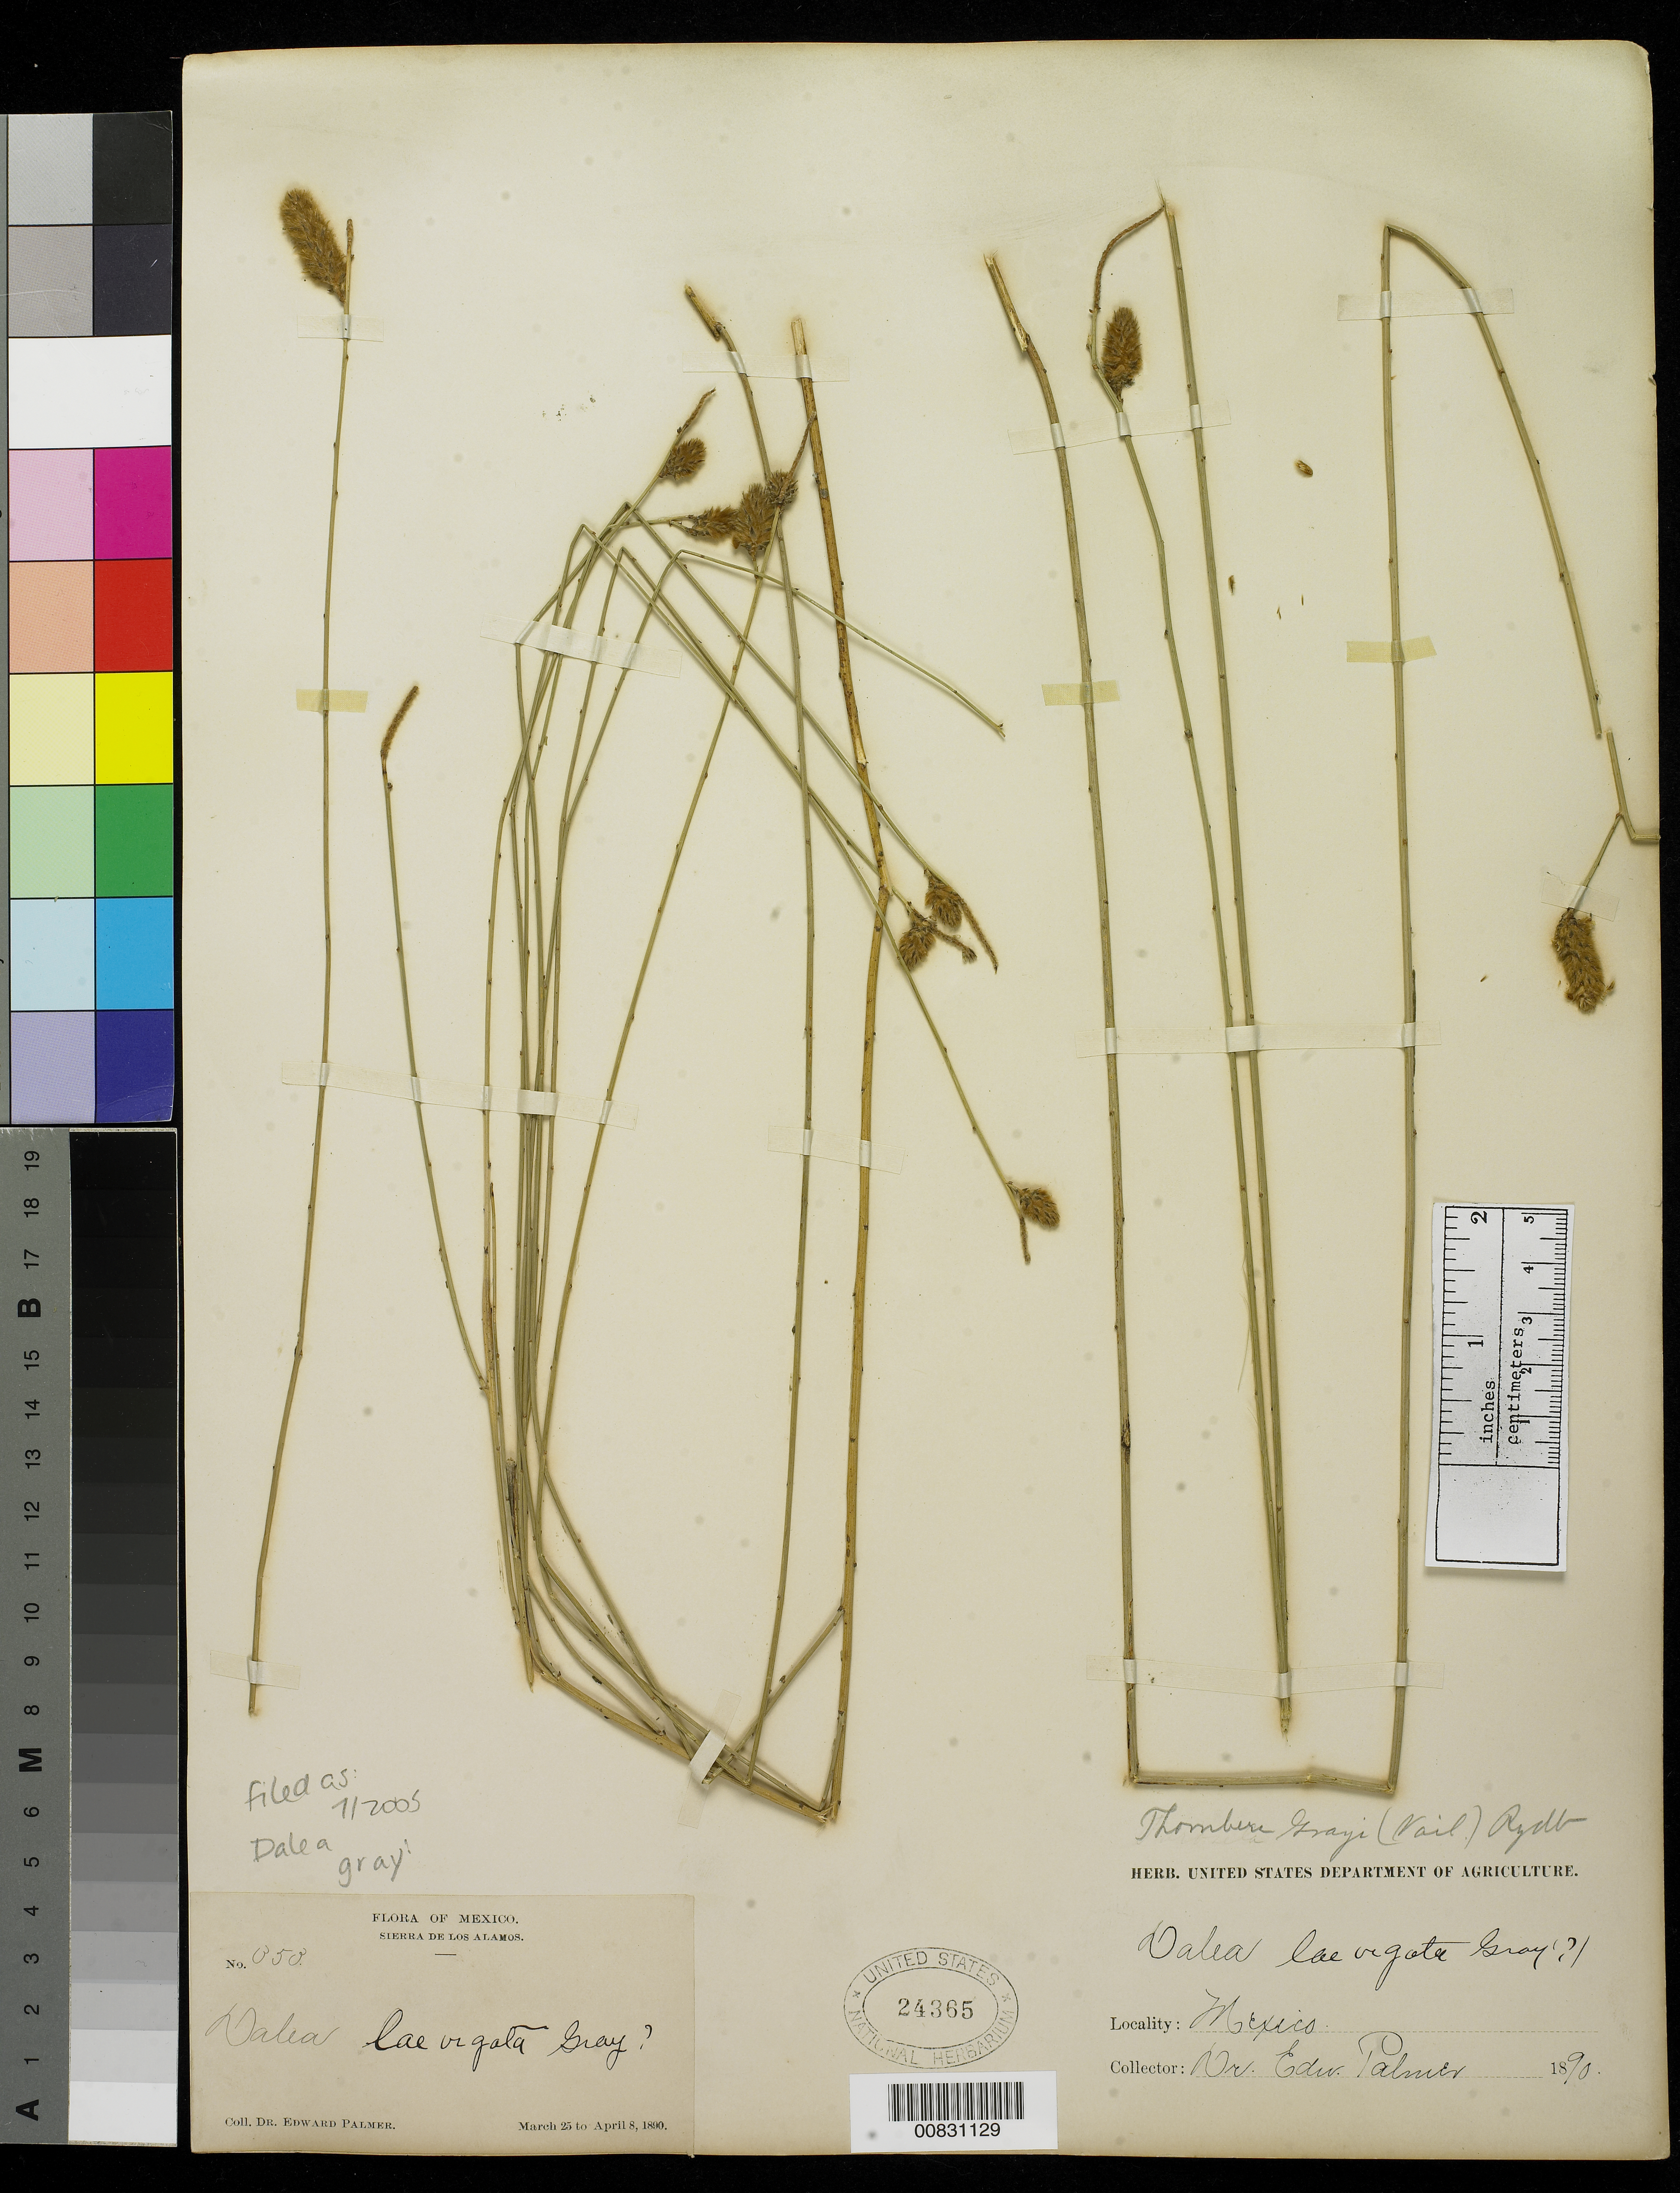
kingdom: Plantae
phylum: Tracheophyta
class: Magnoliopsida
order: Fabales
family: Fabaceae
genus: Dalea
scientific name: Dalea grayi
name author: (Vail) L.O. Williams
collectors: E. Palmer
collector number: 353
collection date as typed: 25 Mar 1890 to 08 Apr 1890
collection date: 1890-03-25/1890-04-08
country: Mexico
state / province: Sonora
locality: Sierra de los Alamos, Sonora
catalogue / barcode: US 24365